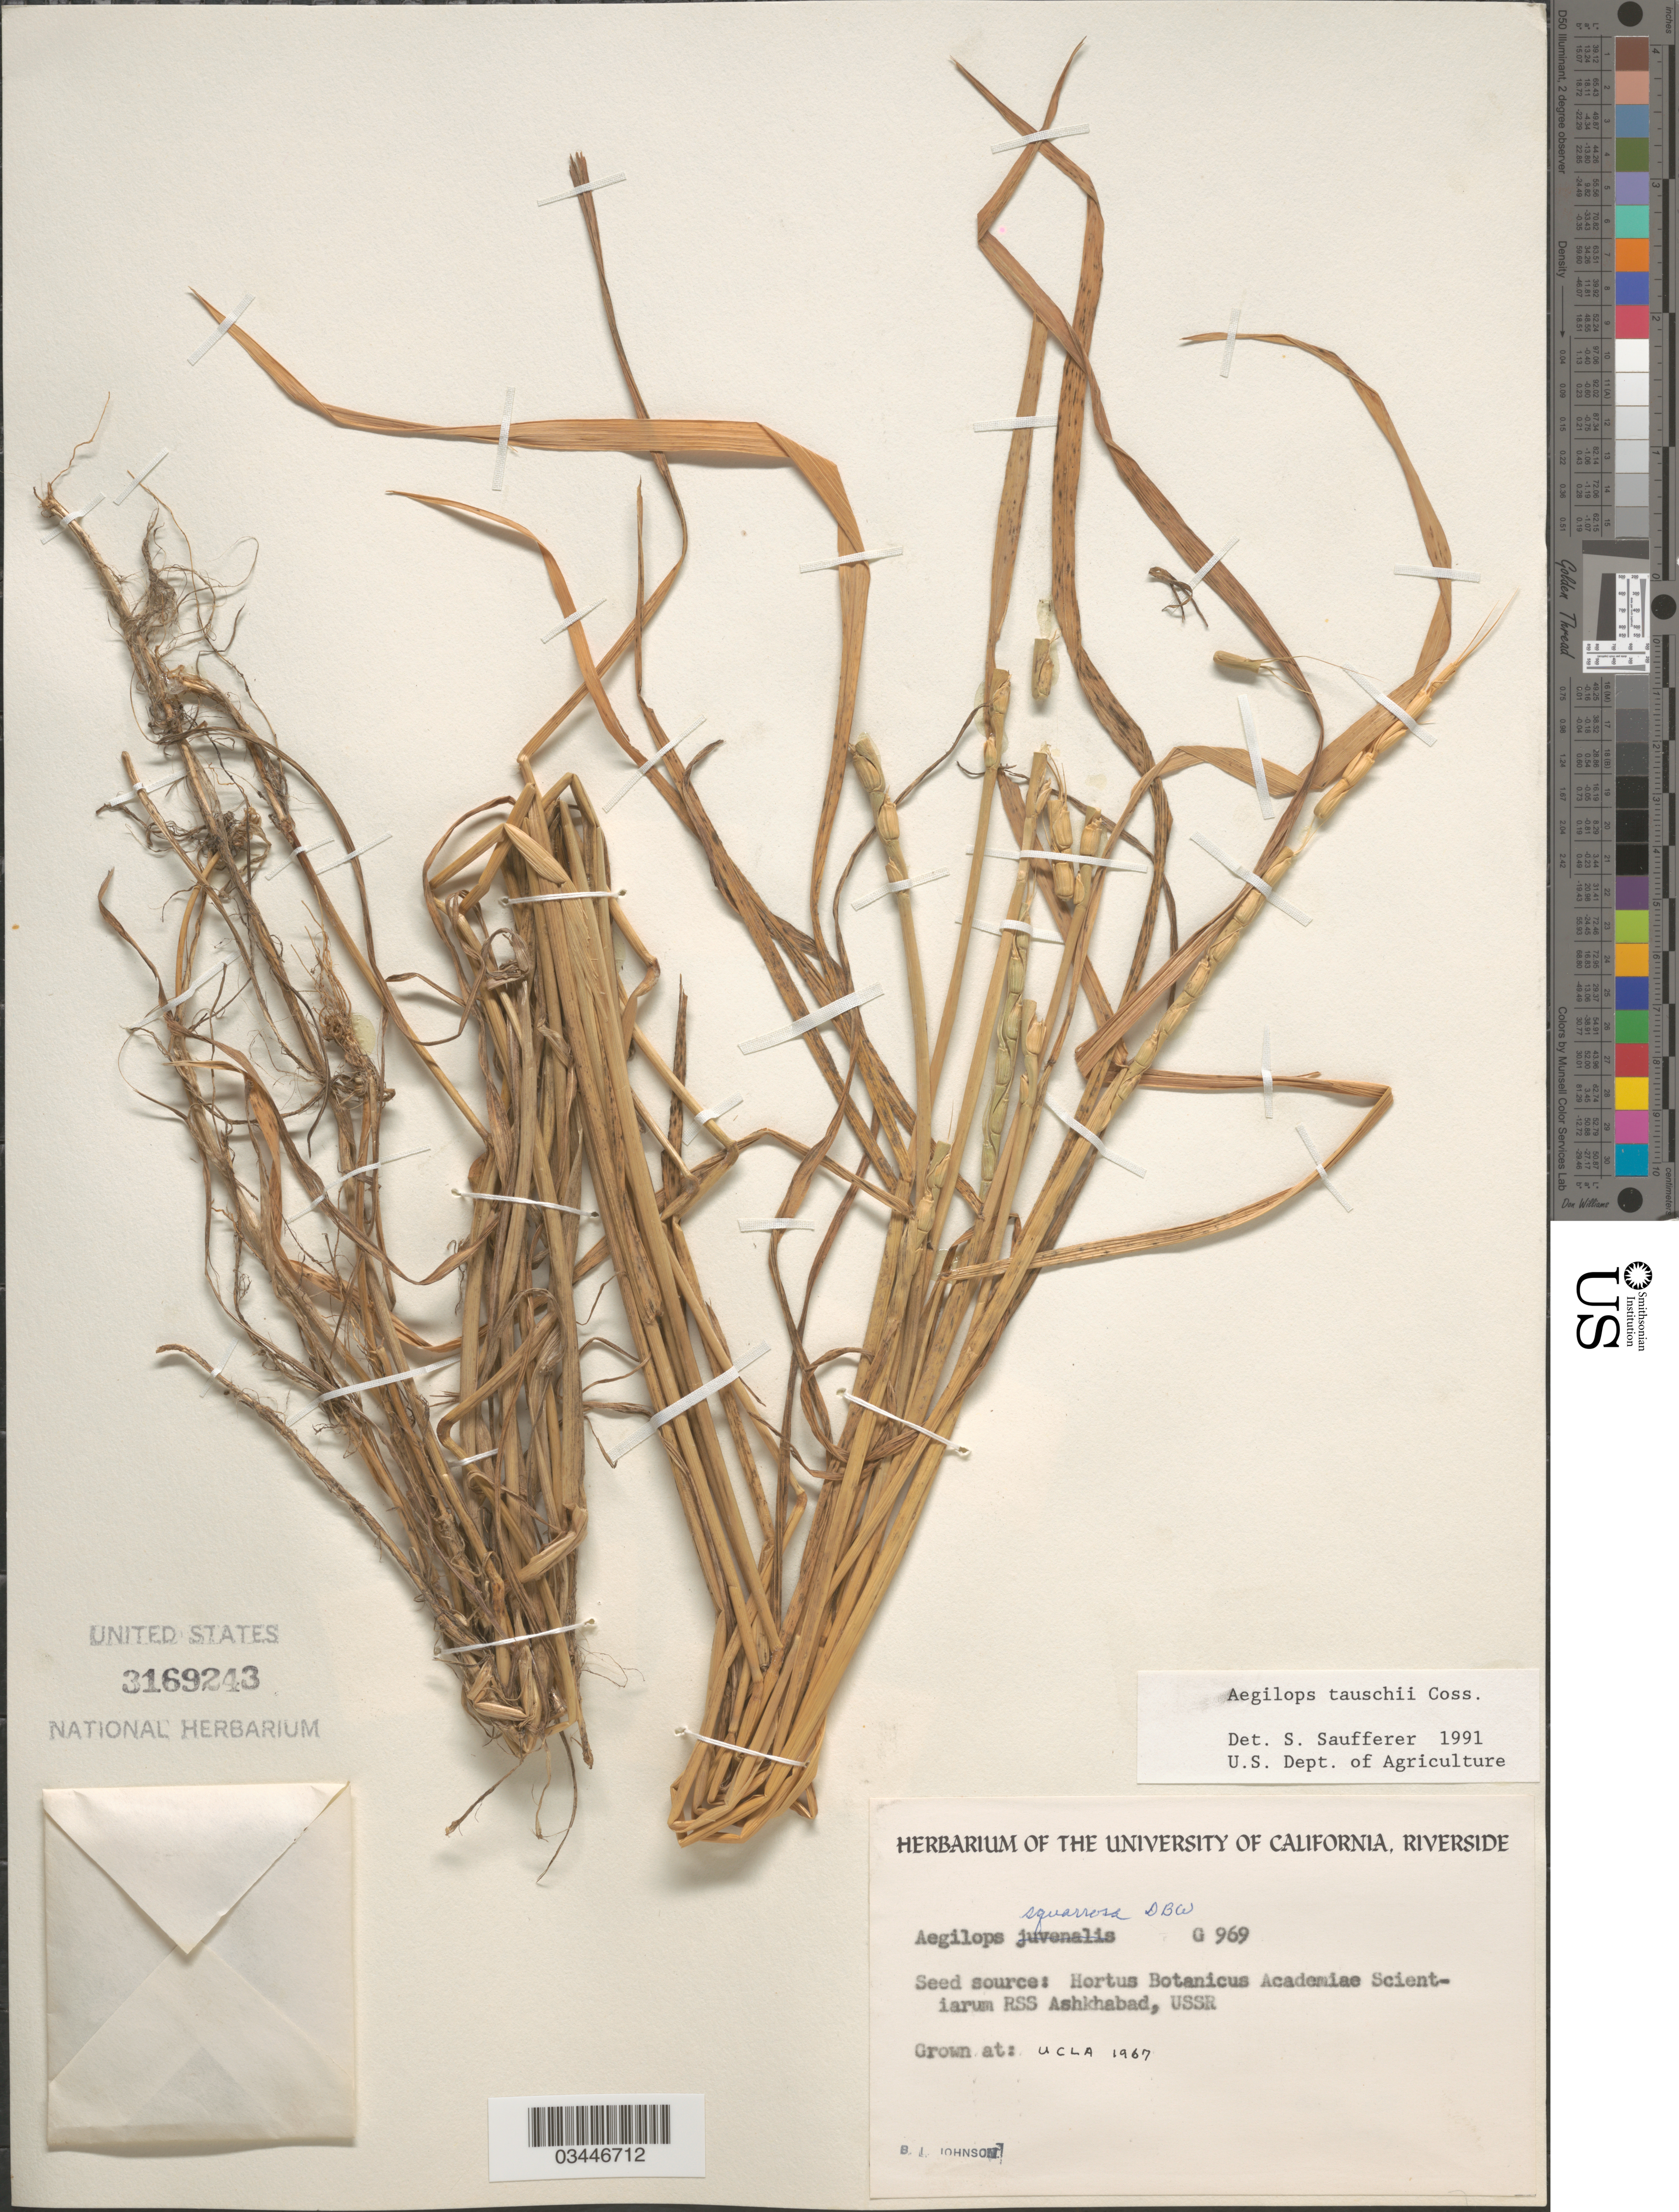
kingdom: Plantae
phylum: Tracheophyta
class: Liliopsida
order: Poales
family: Poaceae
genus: Aegilops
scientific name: Aegilops tauschii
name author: Coss.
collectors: B. Johnson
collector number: G969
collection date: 1967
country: United States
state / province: California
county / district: Los Angeles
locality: UCLA.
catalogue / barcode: US 3169243